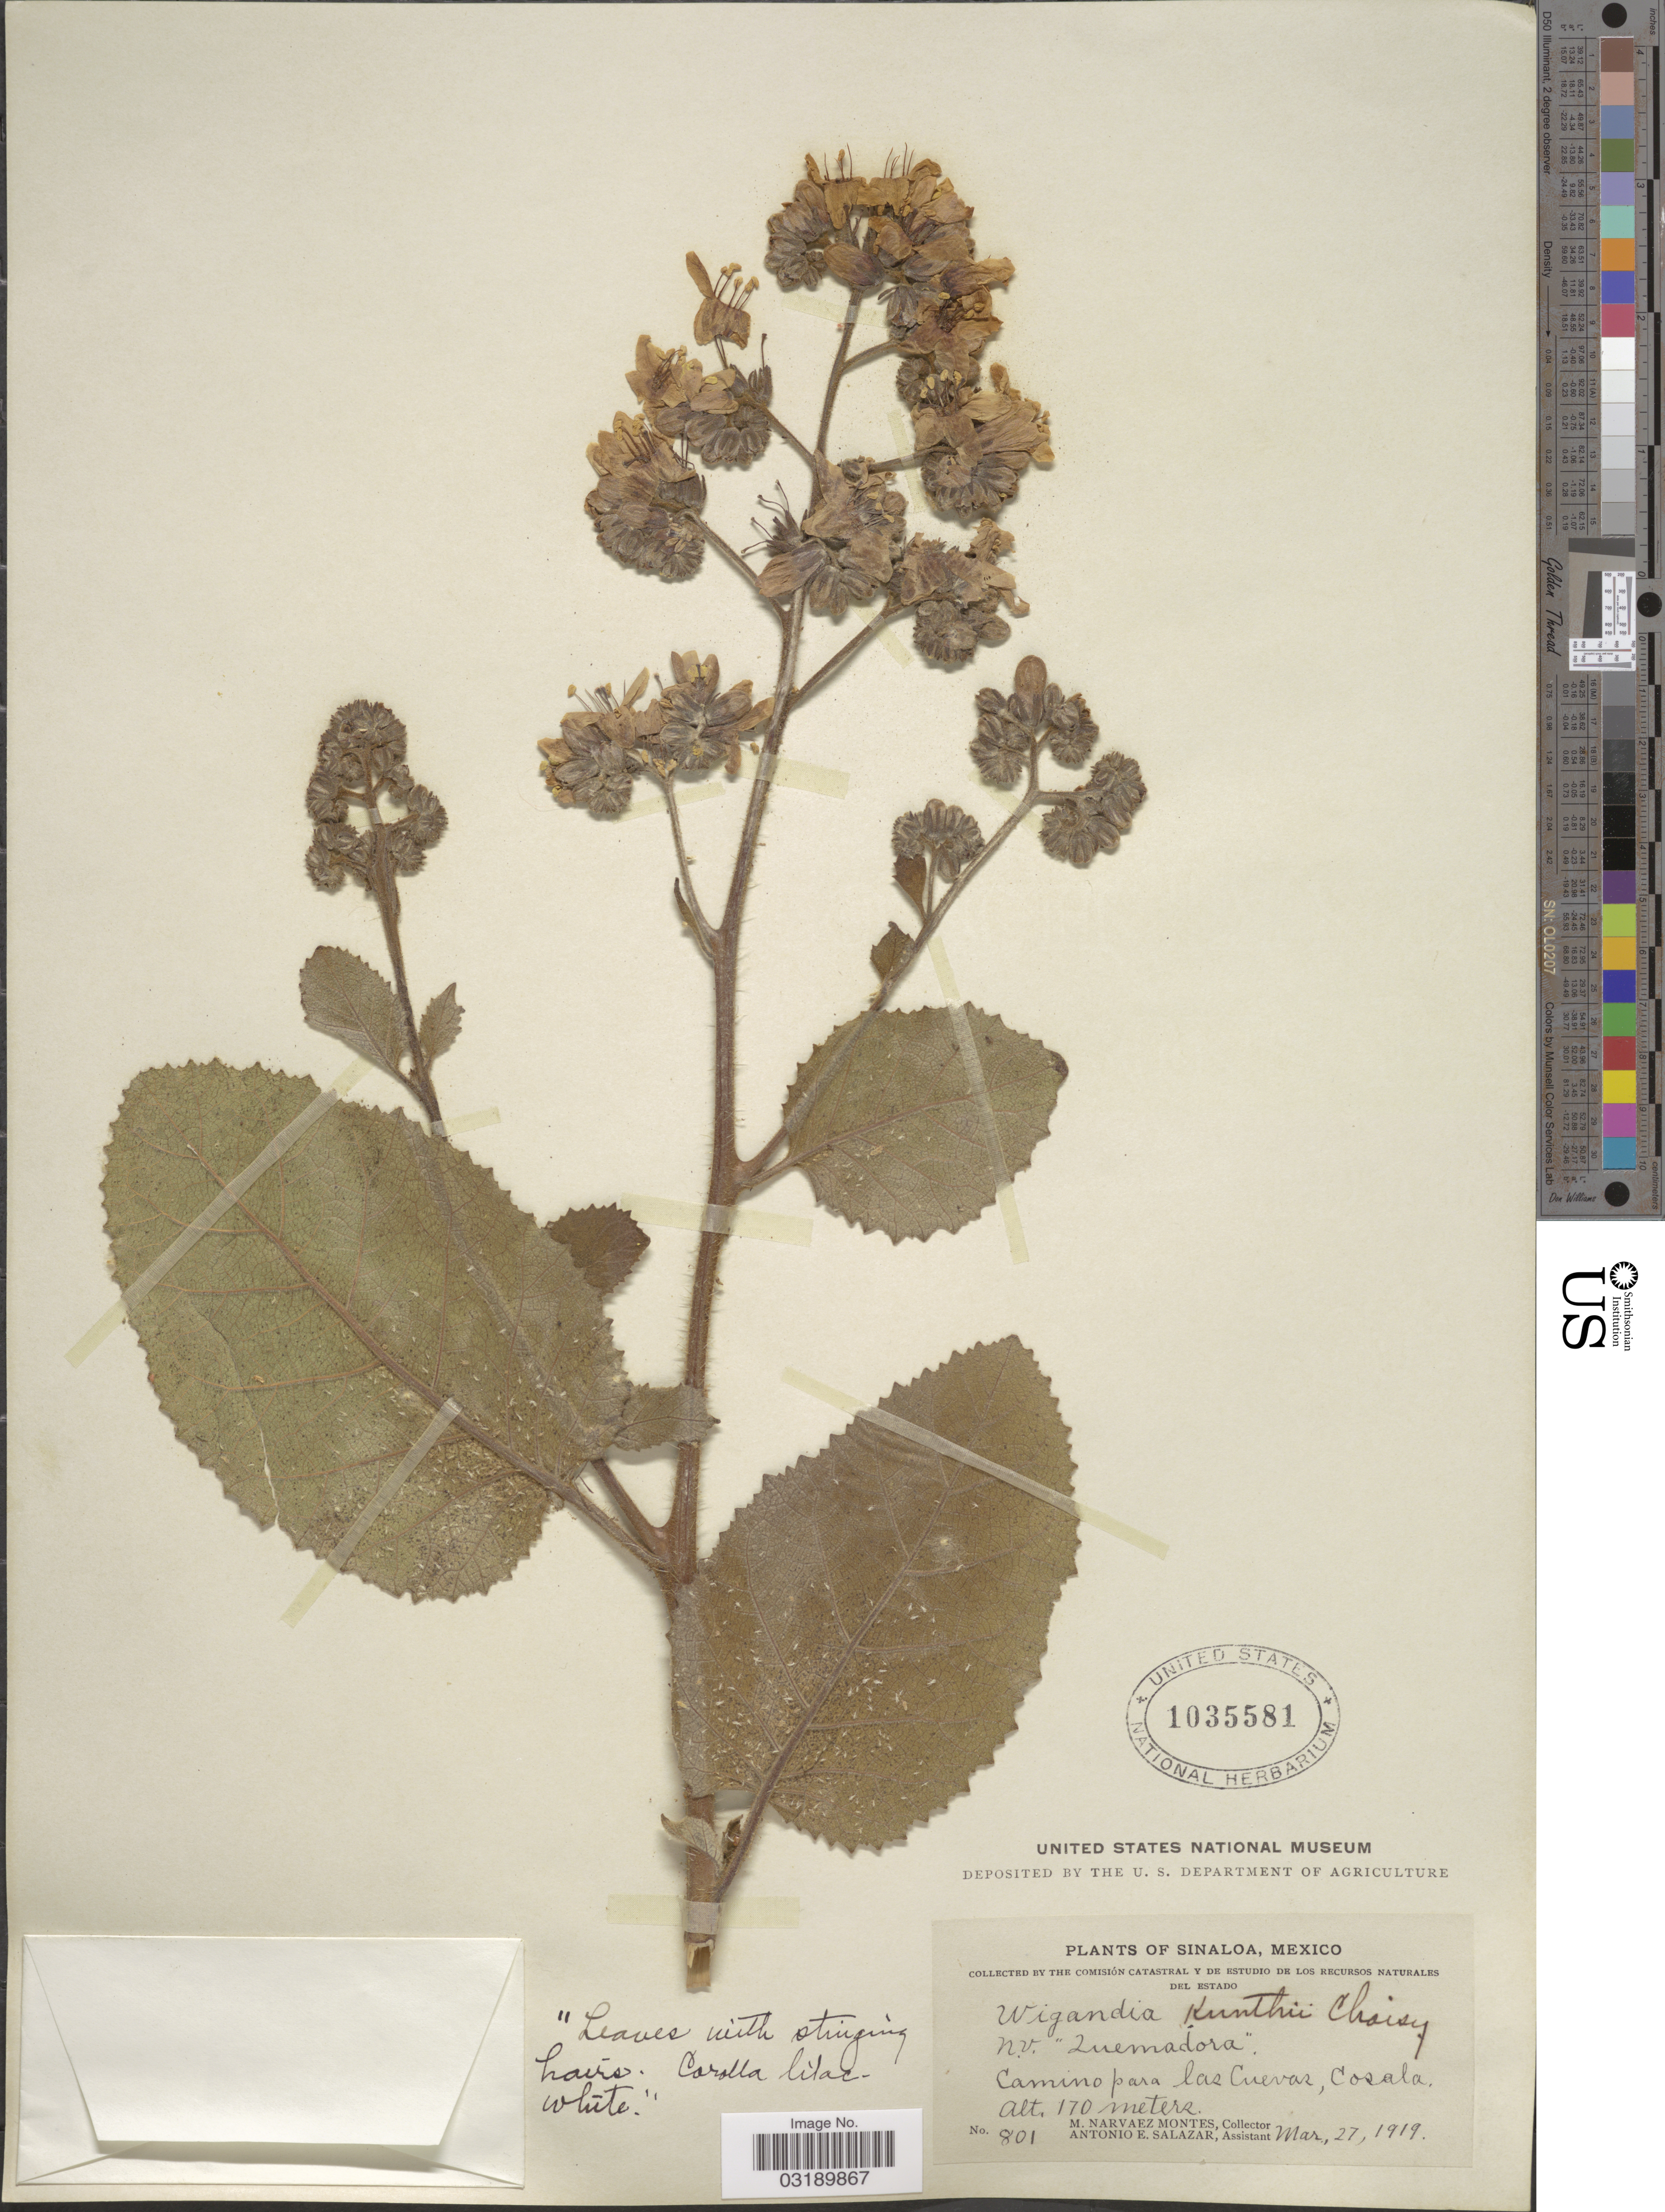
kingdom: Plantae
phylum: Tracheophyta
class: Magnoliopsida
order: Boraginales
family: Namaceae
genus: Wigandia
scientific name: Wigandia kunthii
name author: Choisy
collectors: M. Narvaez-Montes & A. E. Salazar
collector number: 801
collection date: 1919-03-27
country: Mexico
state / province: Sinaloa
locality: Camino para las Cuevas, Cosala.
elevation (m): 170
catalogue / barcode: US 1035581